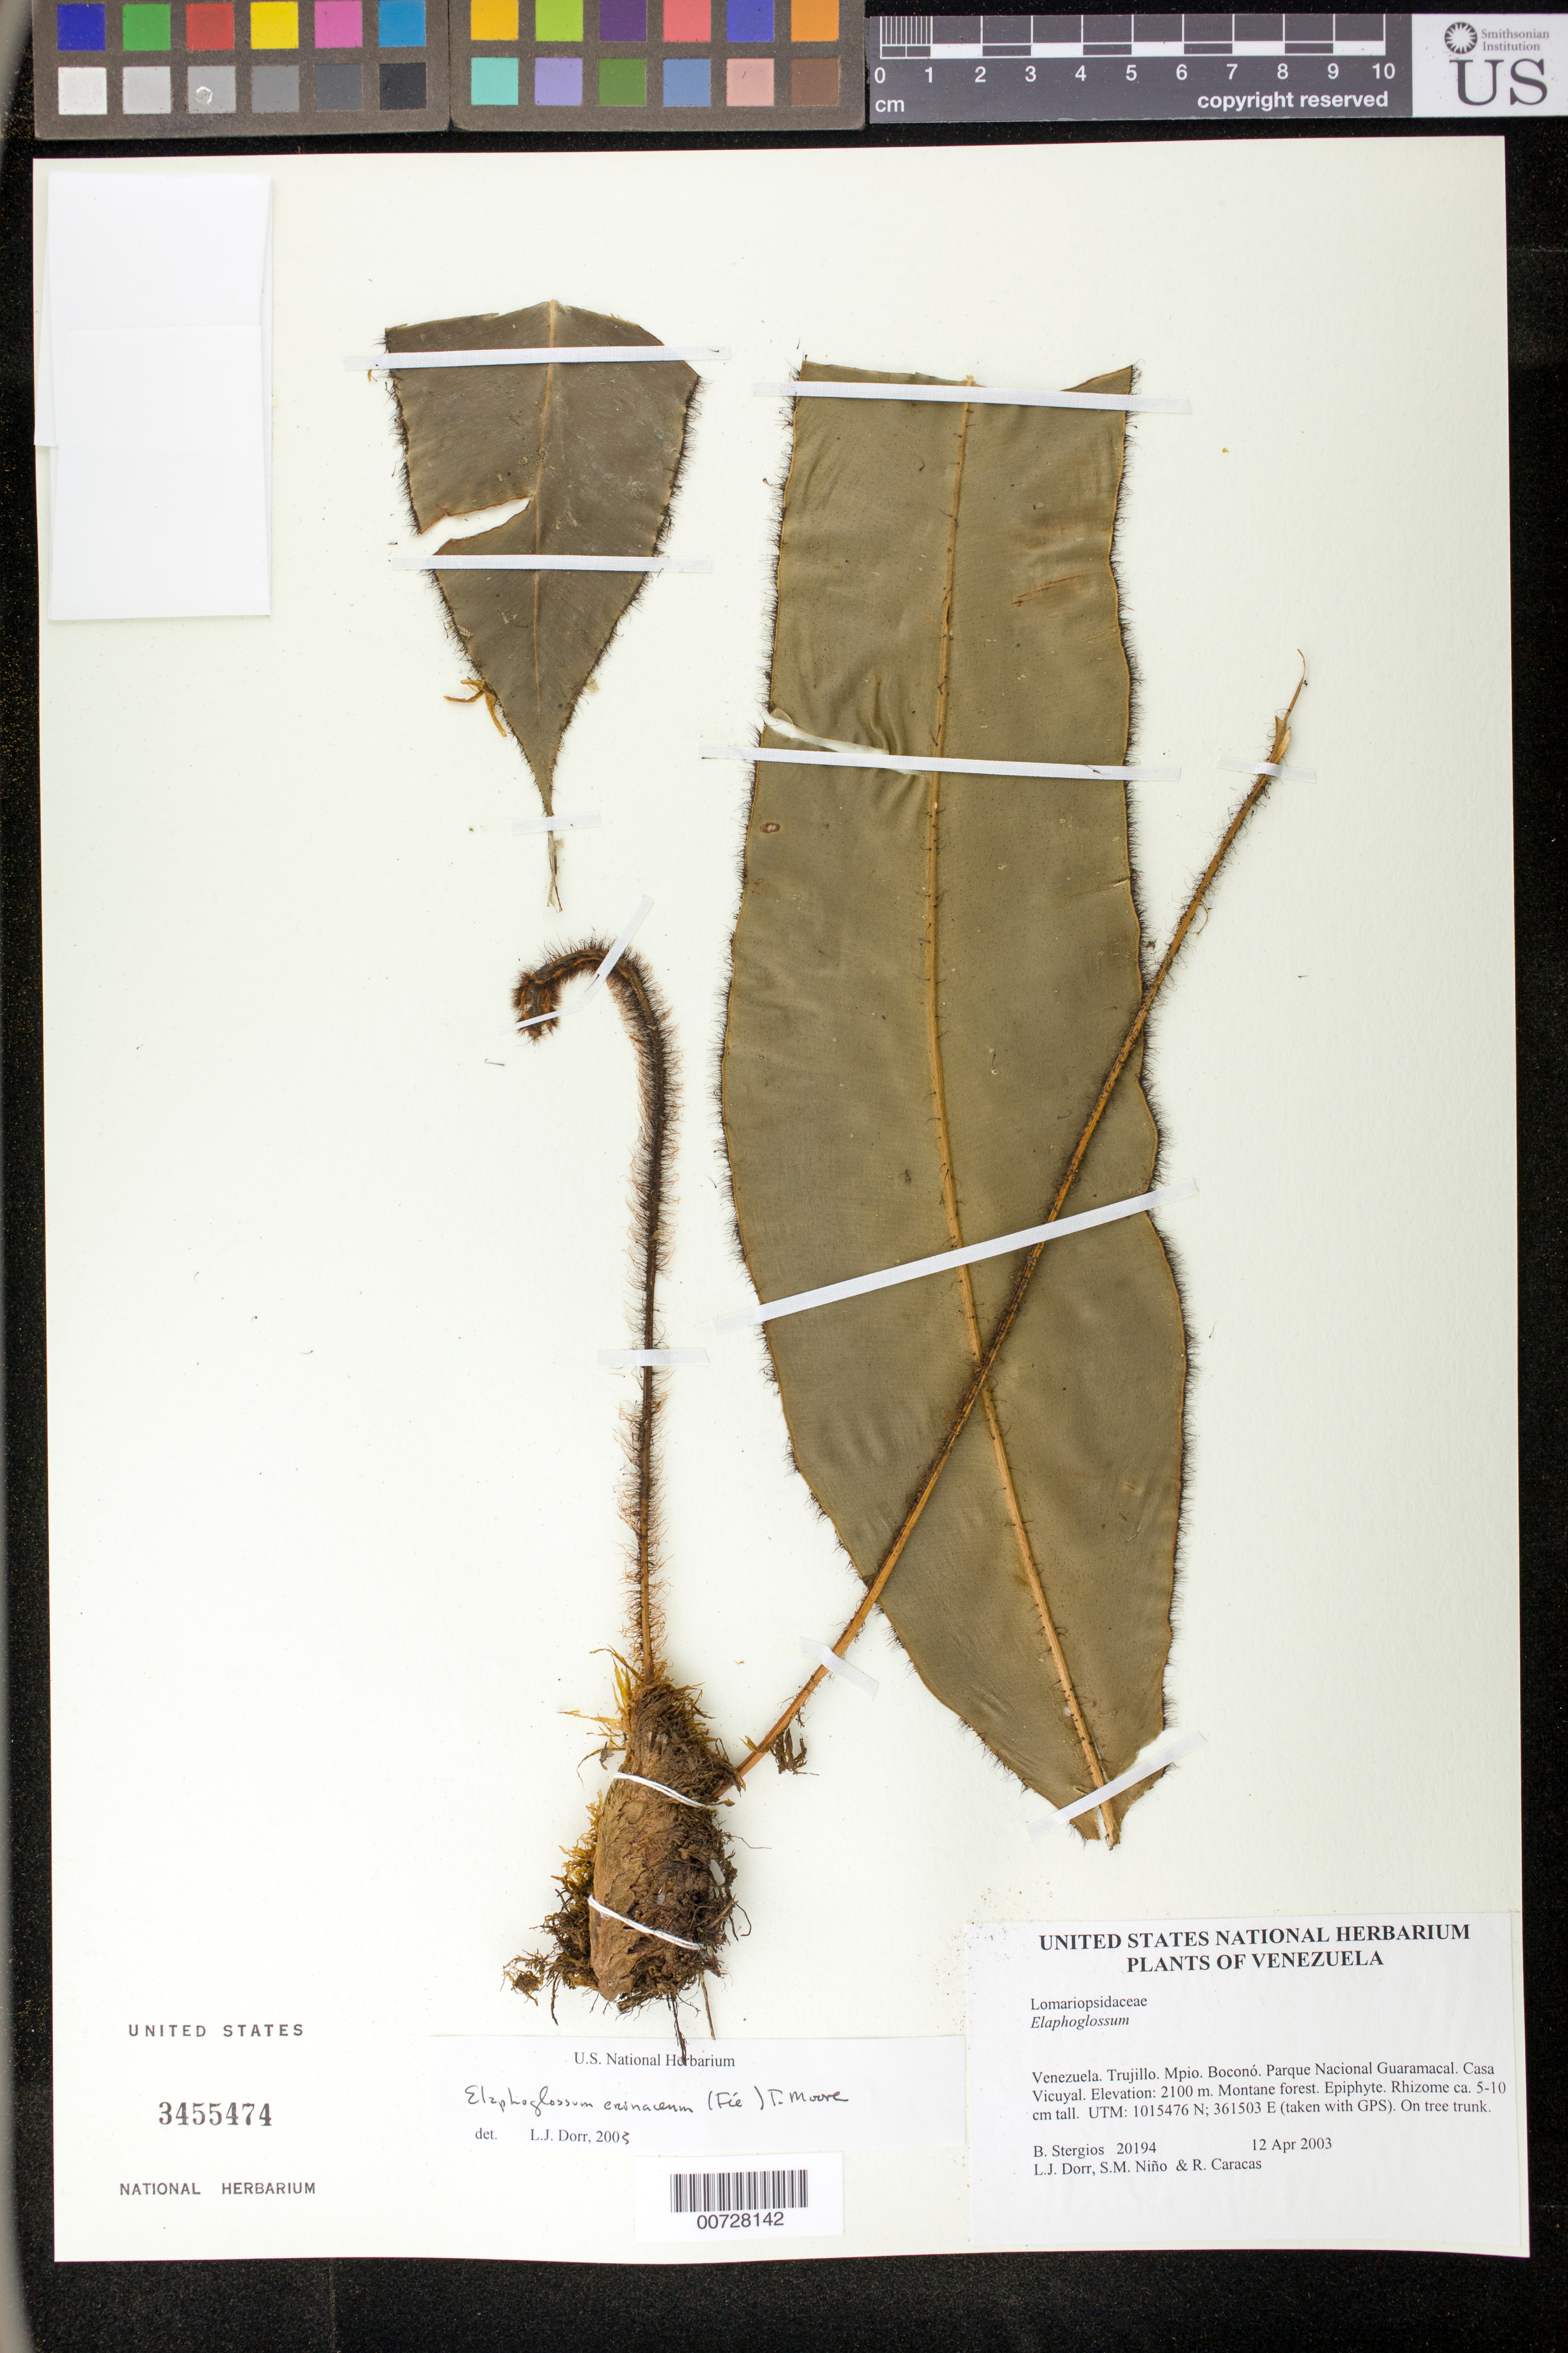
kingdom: Plantae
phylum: Tracheophyta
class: Polypodiopsida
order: Polypodiales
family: Dryopteridaceae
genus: Elaphoglossum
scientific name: Elaphoglossum erinaceum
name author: (Fée) T. Moore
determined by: Dorr, L. J., (BOT), Smithsonian Institution - National Museum of Natural History (UNITED STATES)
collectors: B. G. Stergios, L. J. Dorr, S. M. Niño & R. Caracas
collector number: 20194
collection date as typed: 12 Apr 2003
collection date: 2003-04-12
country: Venezuela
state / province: Trujillo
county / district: Boconó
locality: Parque Nacional Guaramacal. Casa Vicuyal.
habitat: Montane forest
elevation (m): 2100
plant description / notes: PORT, UC, US, VEN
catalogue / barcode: US 3455474